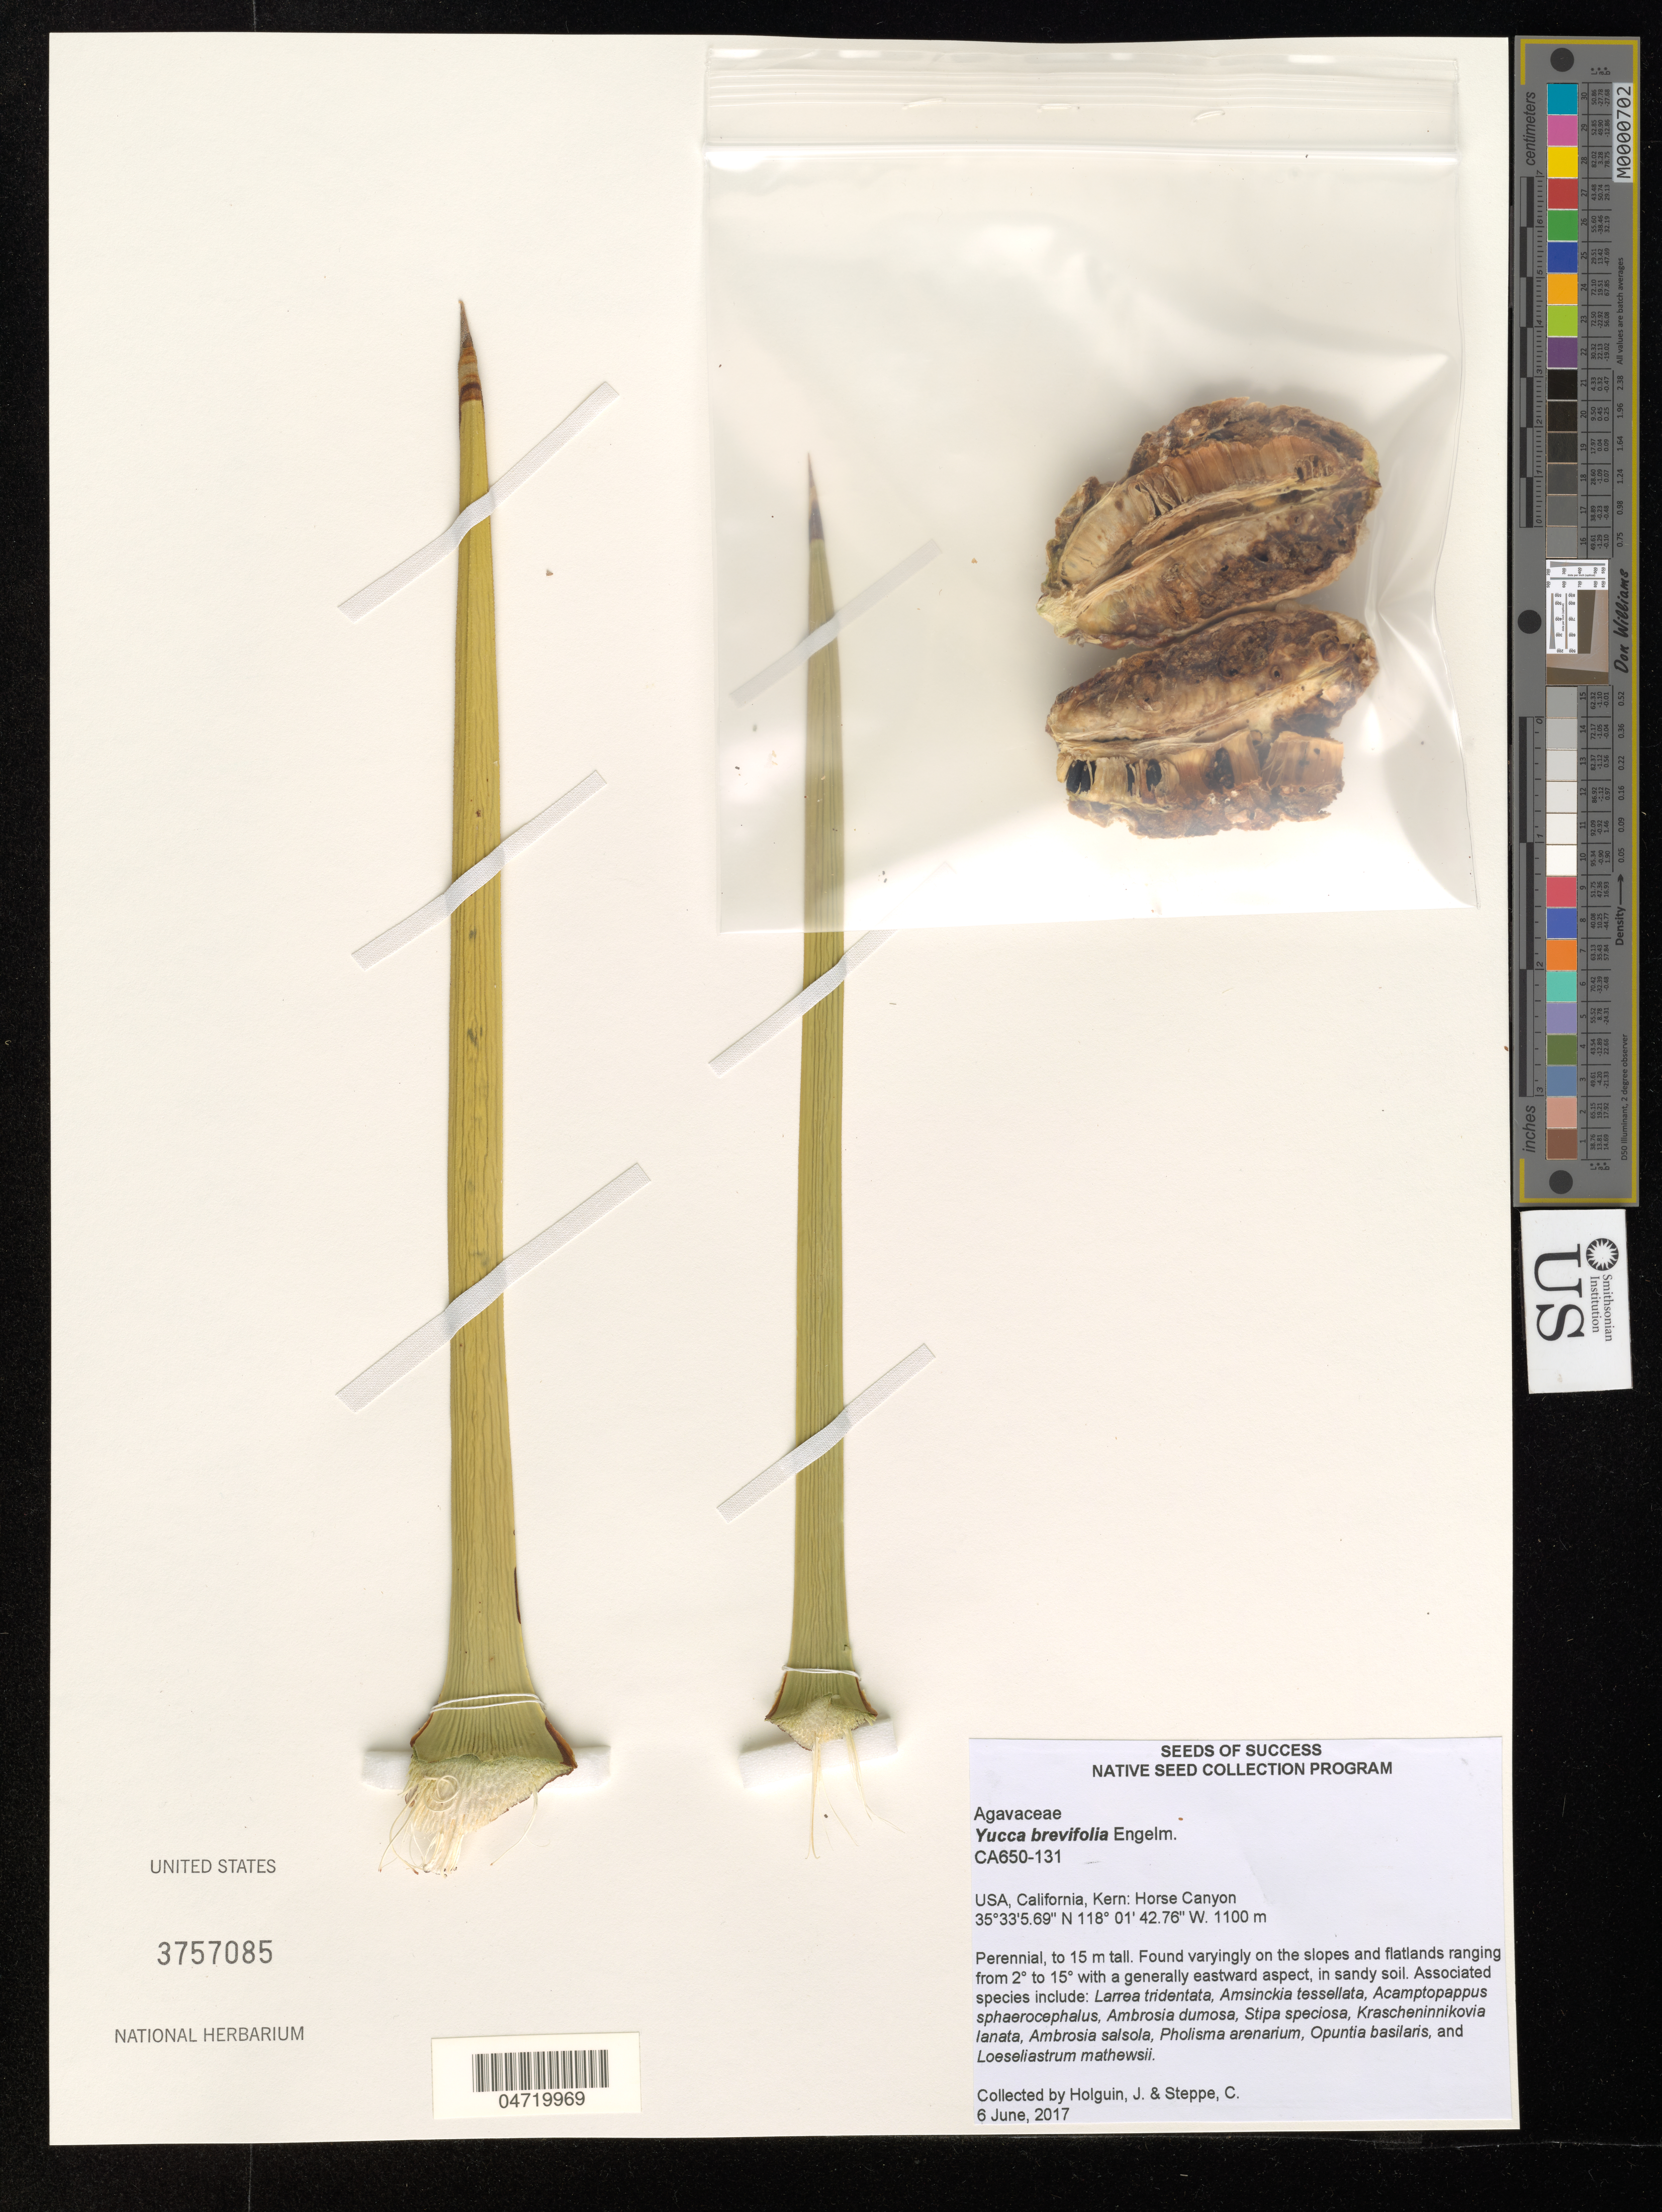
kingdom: Plantae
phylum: Tracheophyta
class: Liliopsida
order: Asparagales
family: Asparagaceae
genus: Yucca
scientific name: Yucca brevifolia var. brevifolia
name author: Engelm.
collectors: J. Holguin & C. Steppe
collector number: CA650-131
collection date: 2017-06-06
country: United States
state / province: California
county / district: Kern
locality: Kern: Horse Canyon.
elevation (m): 1100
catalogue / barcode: US 3757085